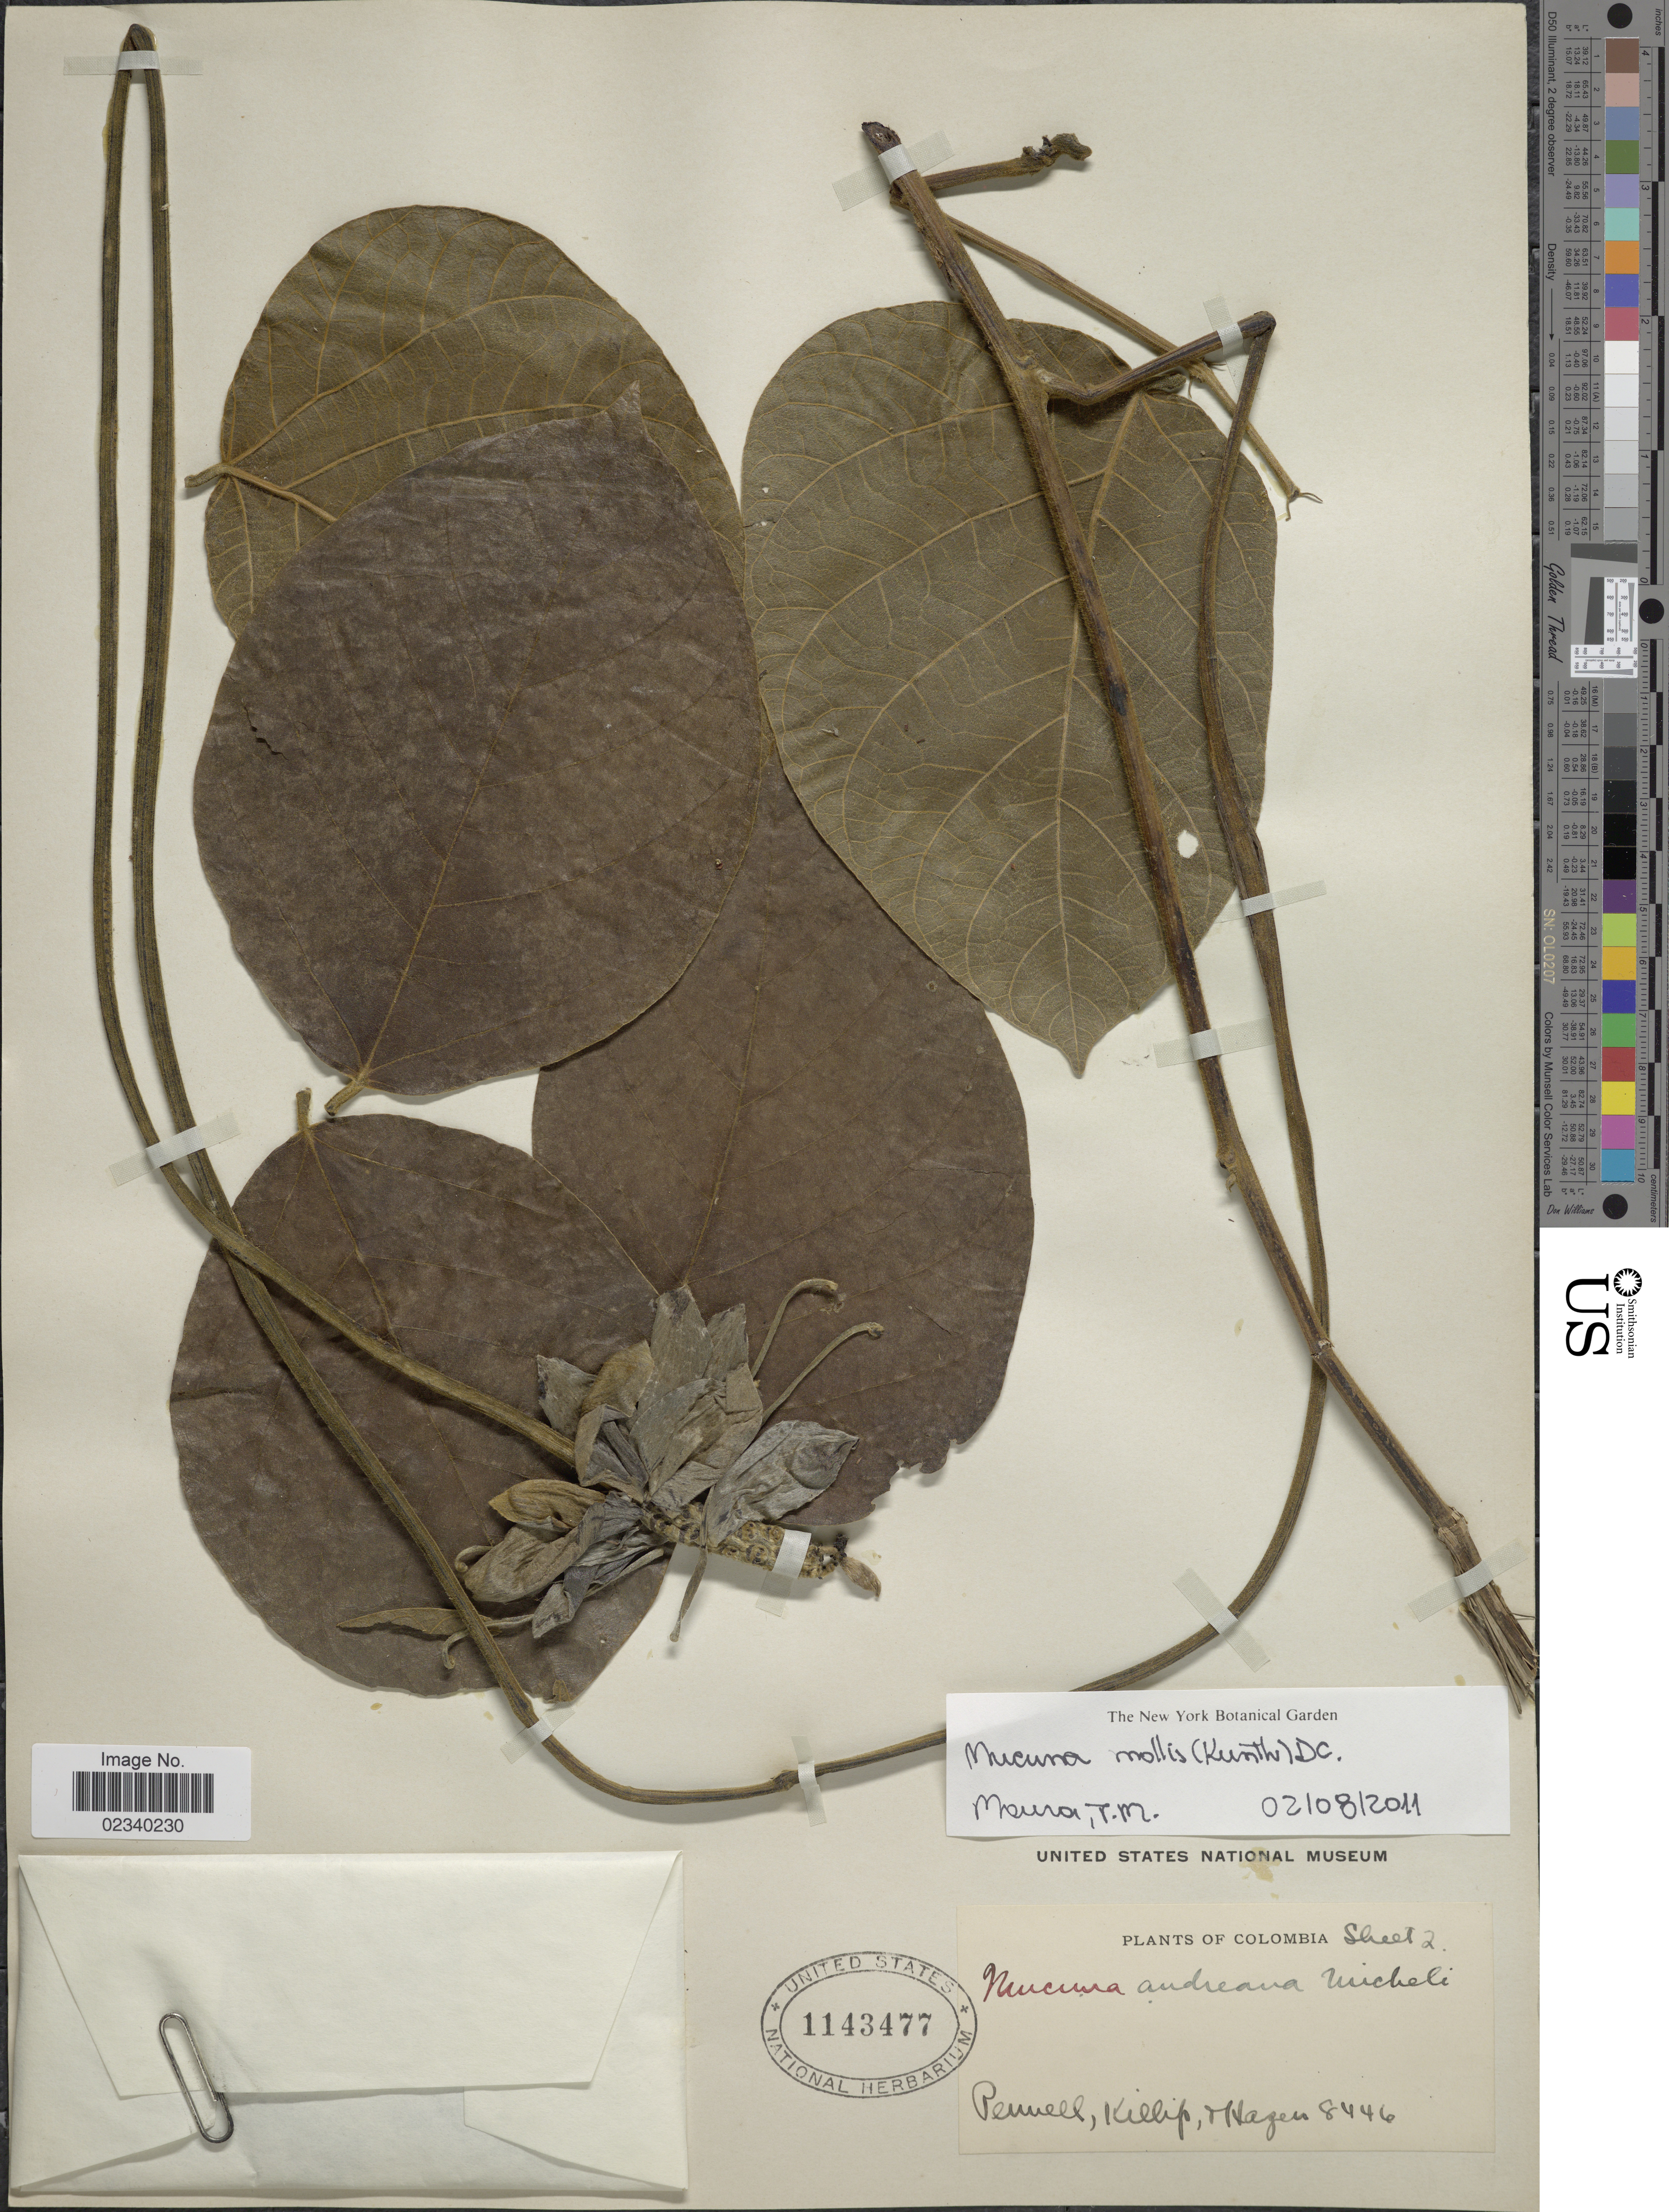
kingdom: Plantae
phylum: Tracheophyta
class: Magnoliopsida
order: Fabales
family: Fabaceae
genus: Mucuna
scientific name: Mucuna mollis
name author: (Kunth) DC.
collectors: -. Pennell, Killip & Hazen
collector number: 8446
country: Colombia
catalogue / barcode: US 1143477